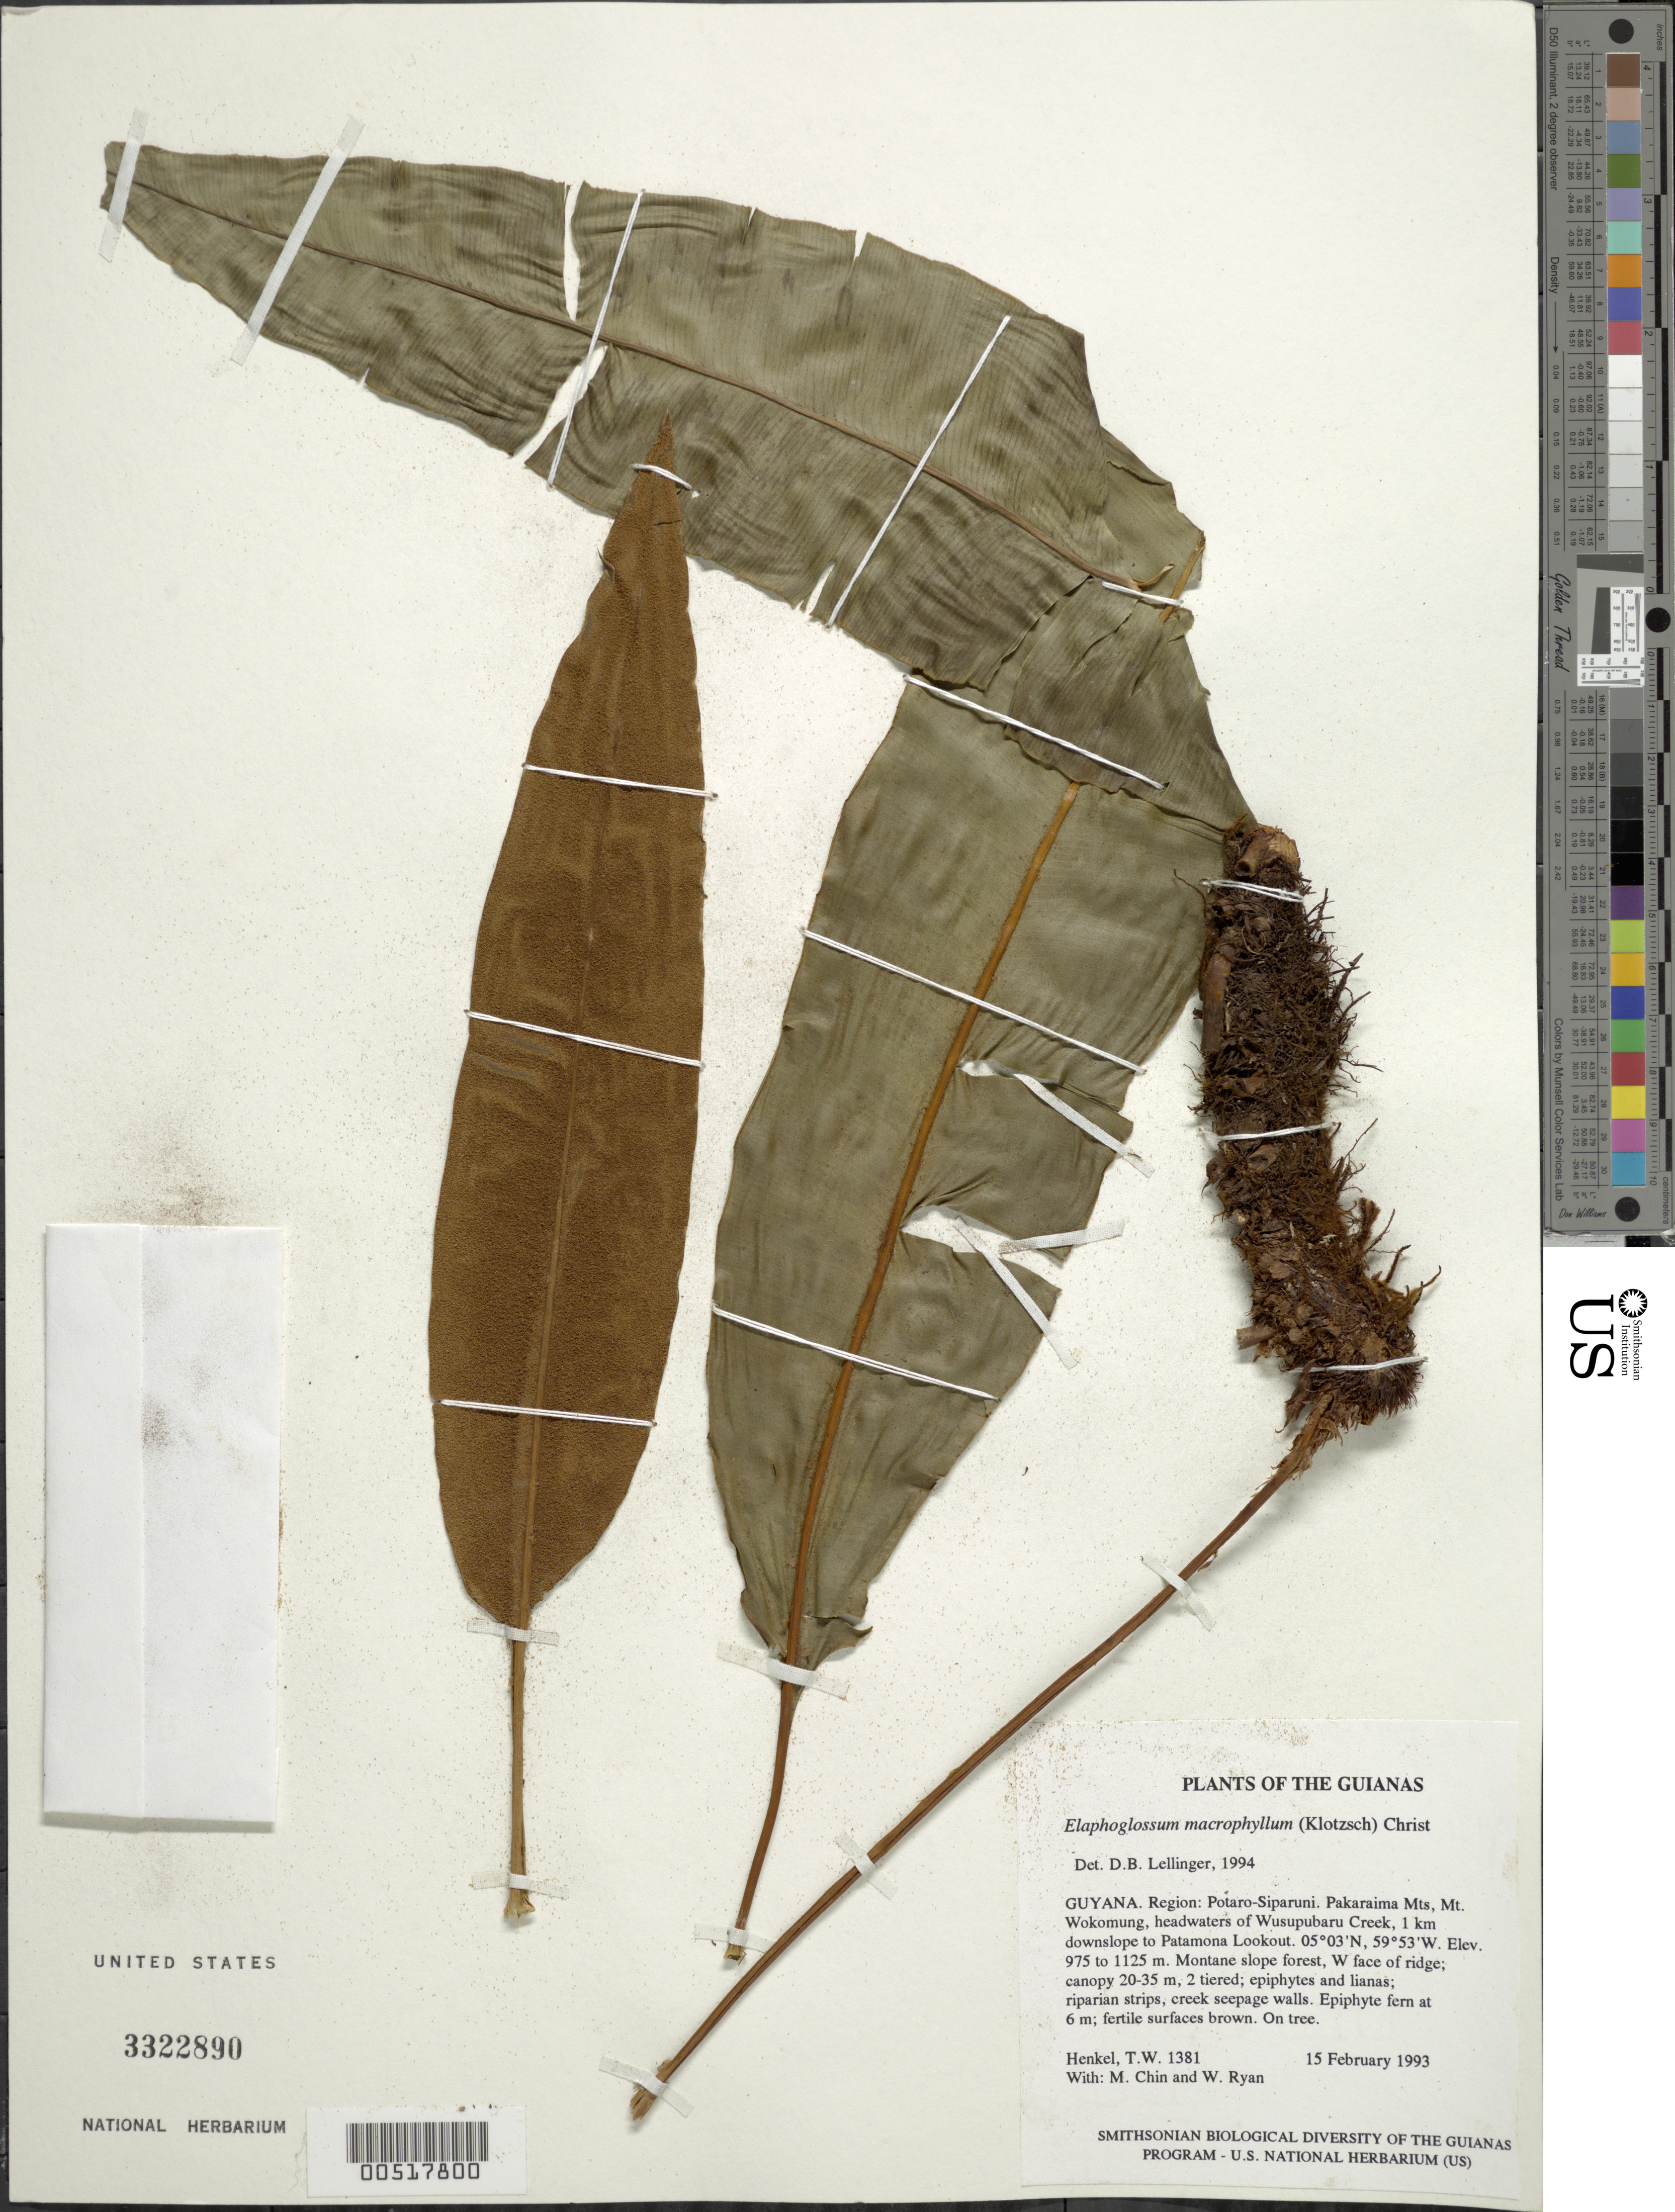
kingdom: Plantae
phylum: Tracheophyta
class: Polypodiopsida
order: Polypodiales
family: Dryopteridaceae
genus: Elaphoglossum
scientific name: Elaphoglossum macrophyllum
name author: (Mett. ex Kuhn) Christ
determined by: Lellinger, David B., (BOT), Smithsonian Institution - National Museum of Natural History (UNITED STATES)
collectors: T. Henkel, M. Chin & W. Ryan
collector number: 1381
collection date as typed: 15 February 1993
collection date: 1993-02-15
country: Guyana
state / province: Potaro-Siparuni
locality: Pakaraima Mts, Mt. Wokomung, headwaters of Wusupubaru Creek, 1 km downslope to Patamona Lookout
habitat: Montane slope forest, W face of ridge; canopy 20-35 m, 2 tiered; epiphytes and lianas; riparian strips, creek seepage walls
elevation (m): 975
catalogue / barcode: US 3322890